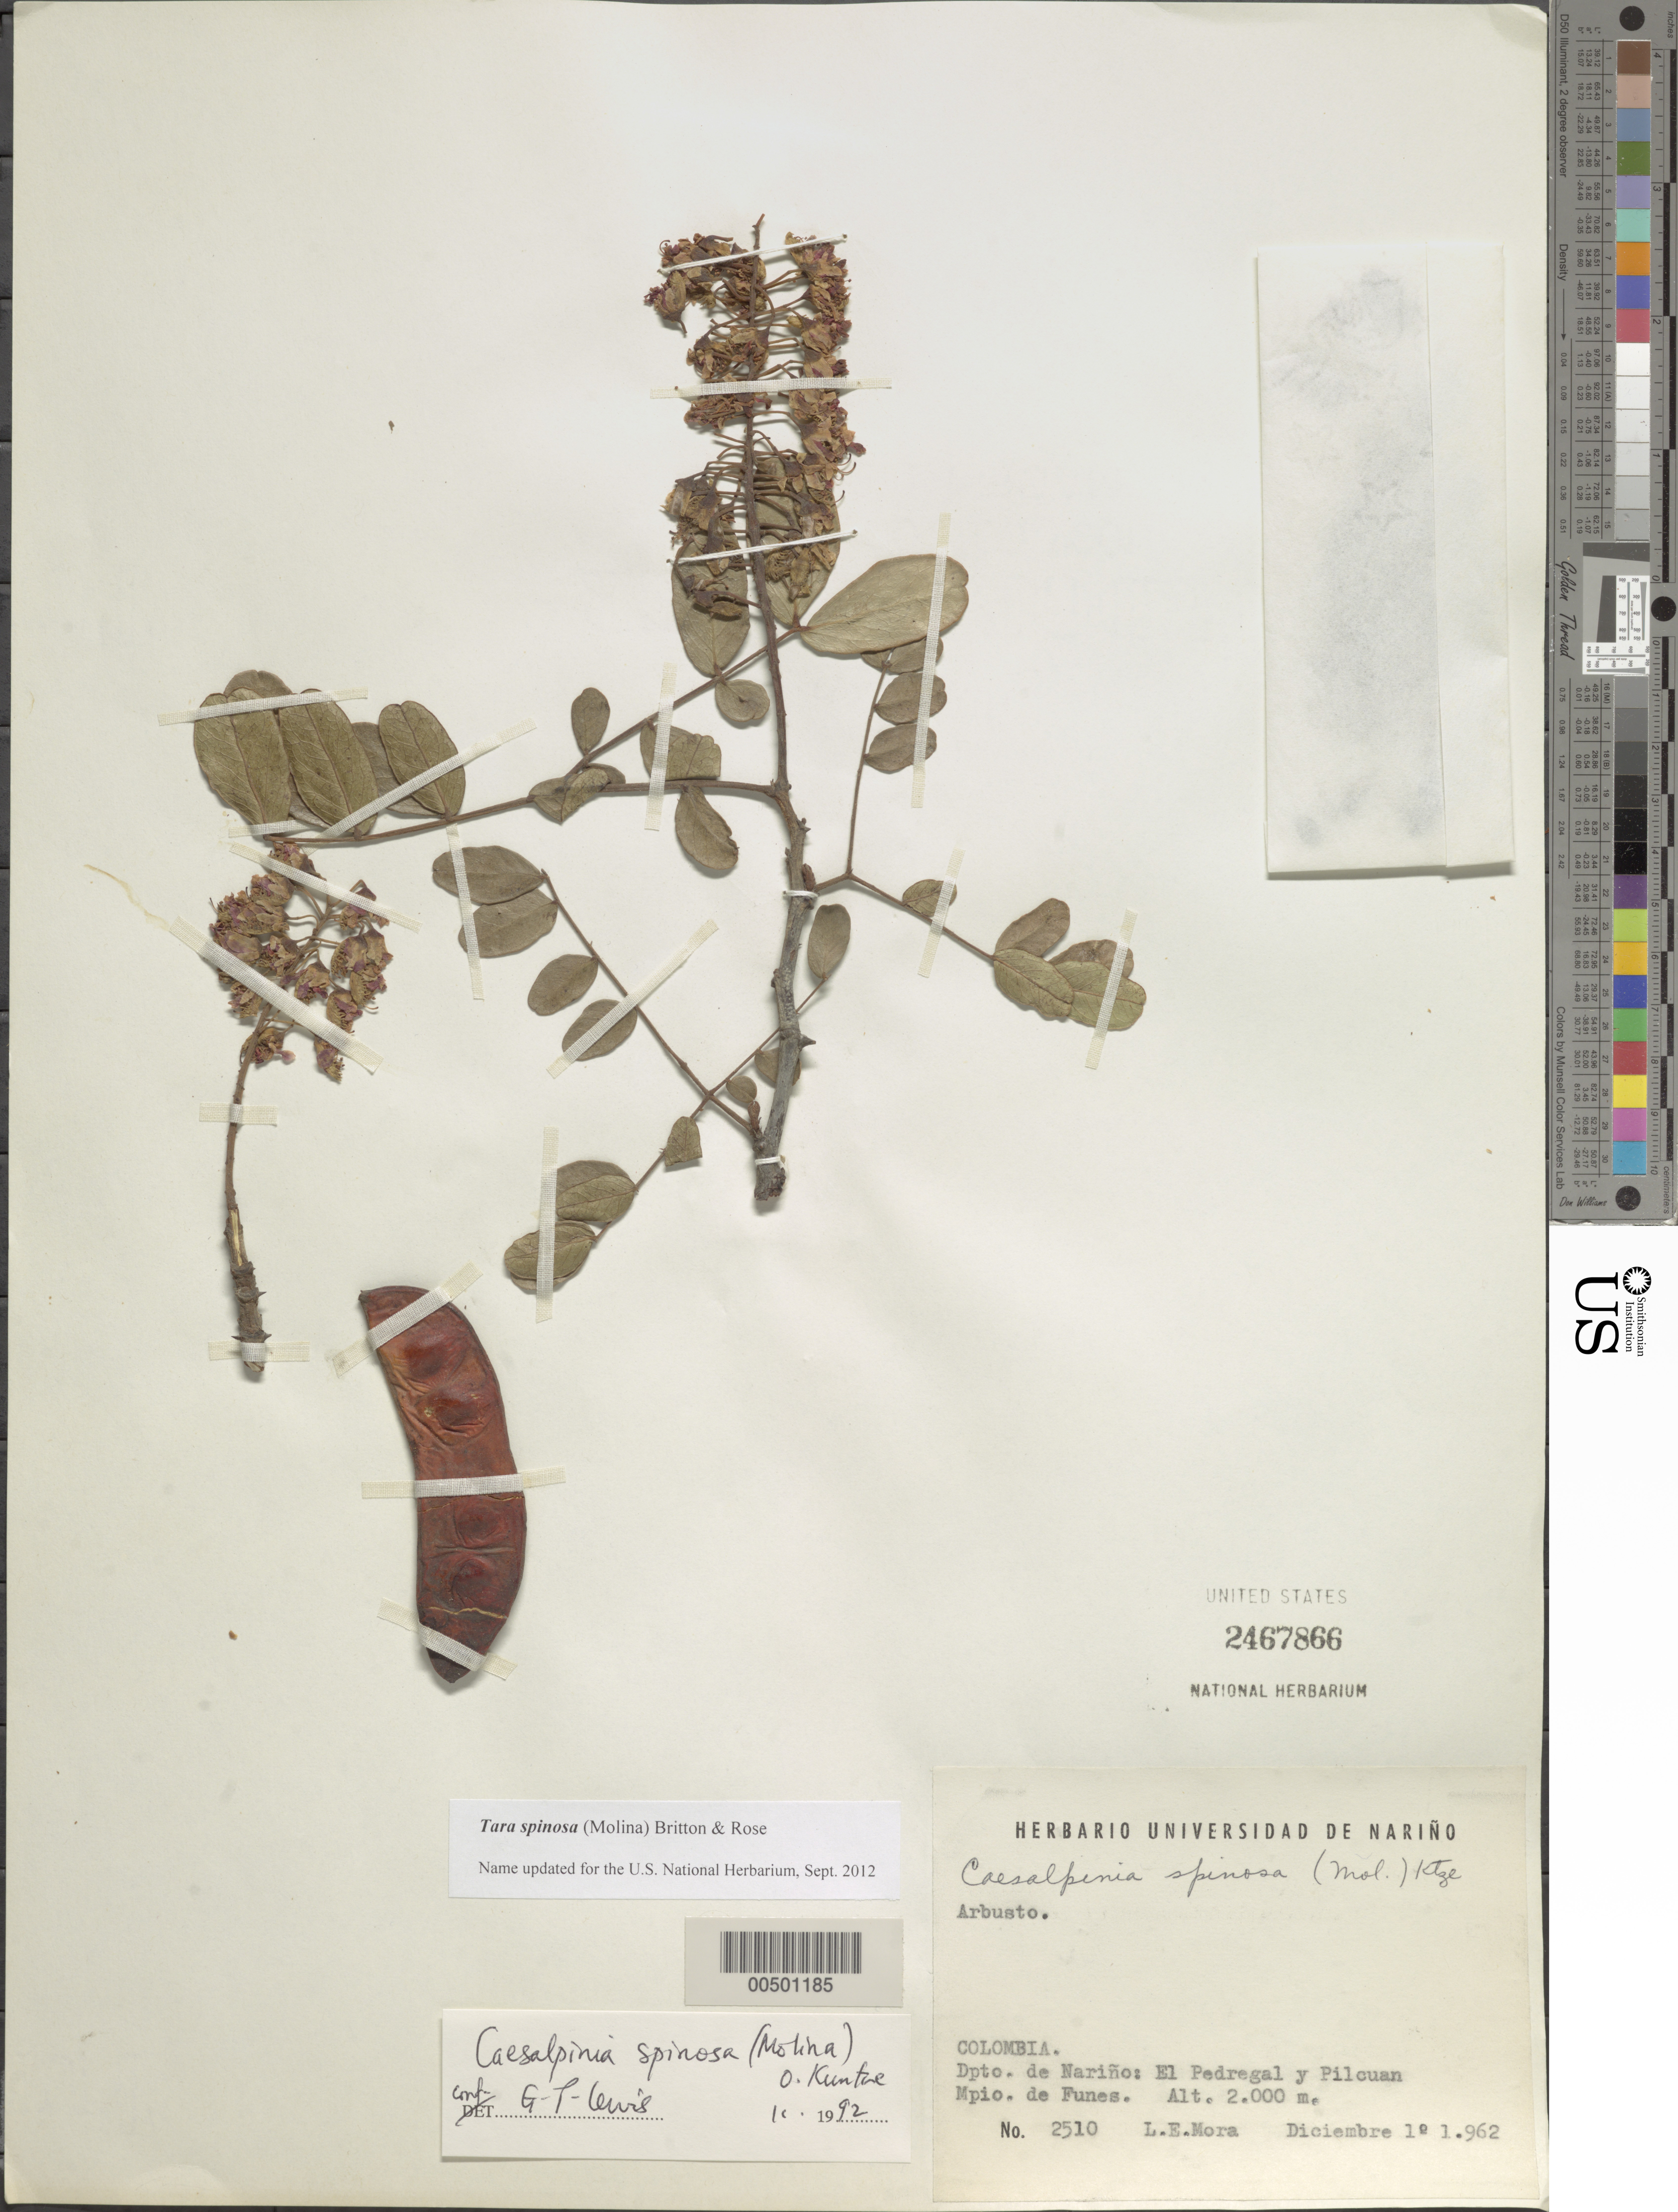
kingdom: Plantae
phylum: Tracheophyta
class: Magnoliopsida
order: Fabales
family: Fabaceae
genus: Tara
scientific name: Tara spinosa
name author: (Molina) Britton & Rose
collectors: L. E. Mora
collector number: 2510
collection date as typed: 01 Dec 1962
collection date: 1962-12-01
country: Colombia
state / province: Nariño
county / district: Funes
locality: El Pedregal y Pilcuan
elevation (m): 2000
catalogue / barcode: US 2467866